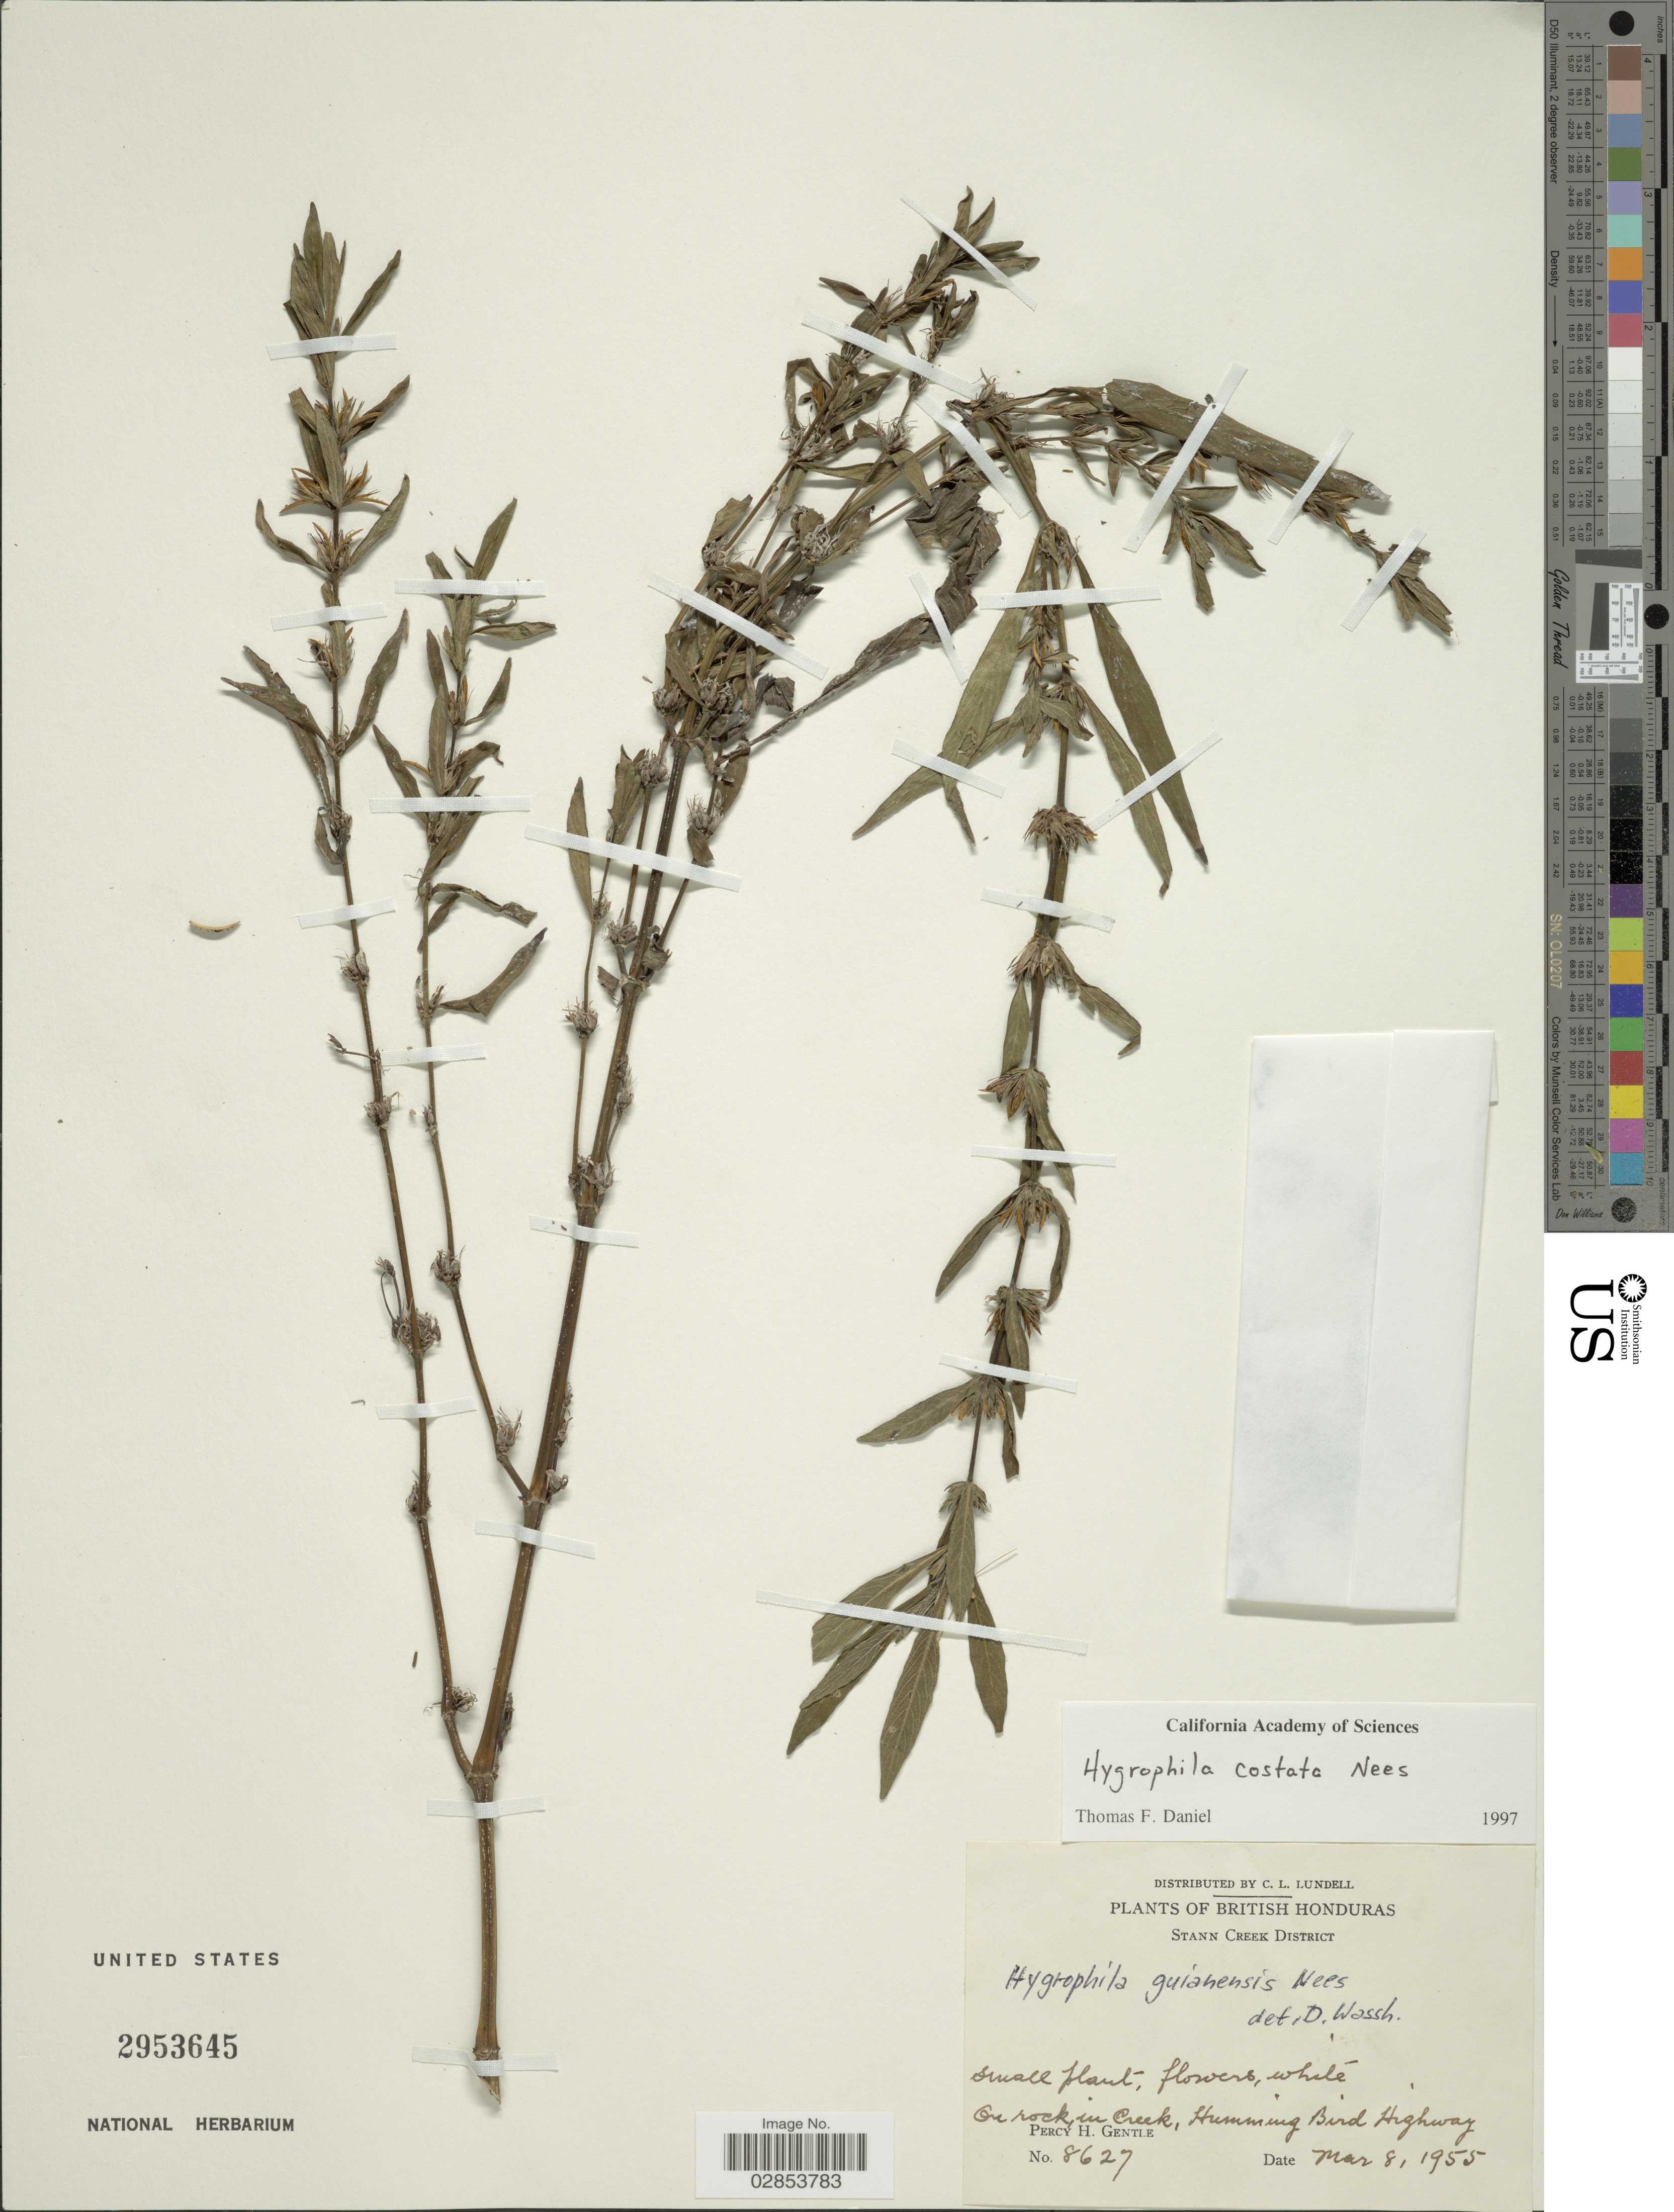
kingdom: Plantae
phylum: Tracheophyta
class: Magnoliopsida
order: Lamiales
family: Acanthaceae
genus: Hygrophila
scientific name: Hygrophila costata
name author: Nees & T. Nees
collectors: P. H. Gentle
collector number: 8627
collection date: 1955-03-08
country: Belize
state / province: Stann Creek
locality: British Honduras, Stann Creek District, On rock in Creek, Humming Bird Highway.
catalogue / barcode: US 2953645